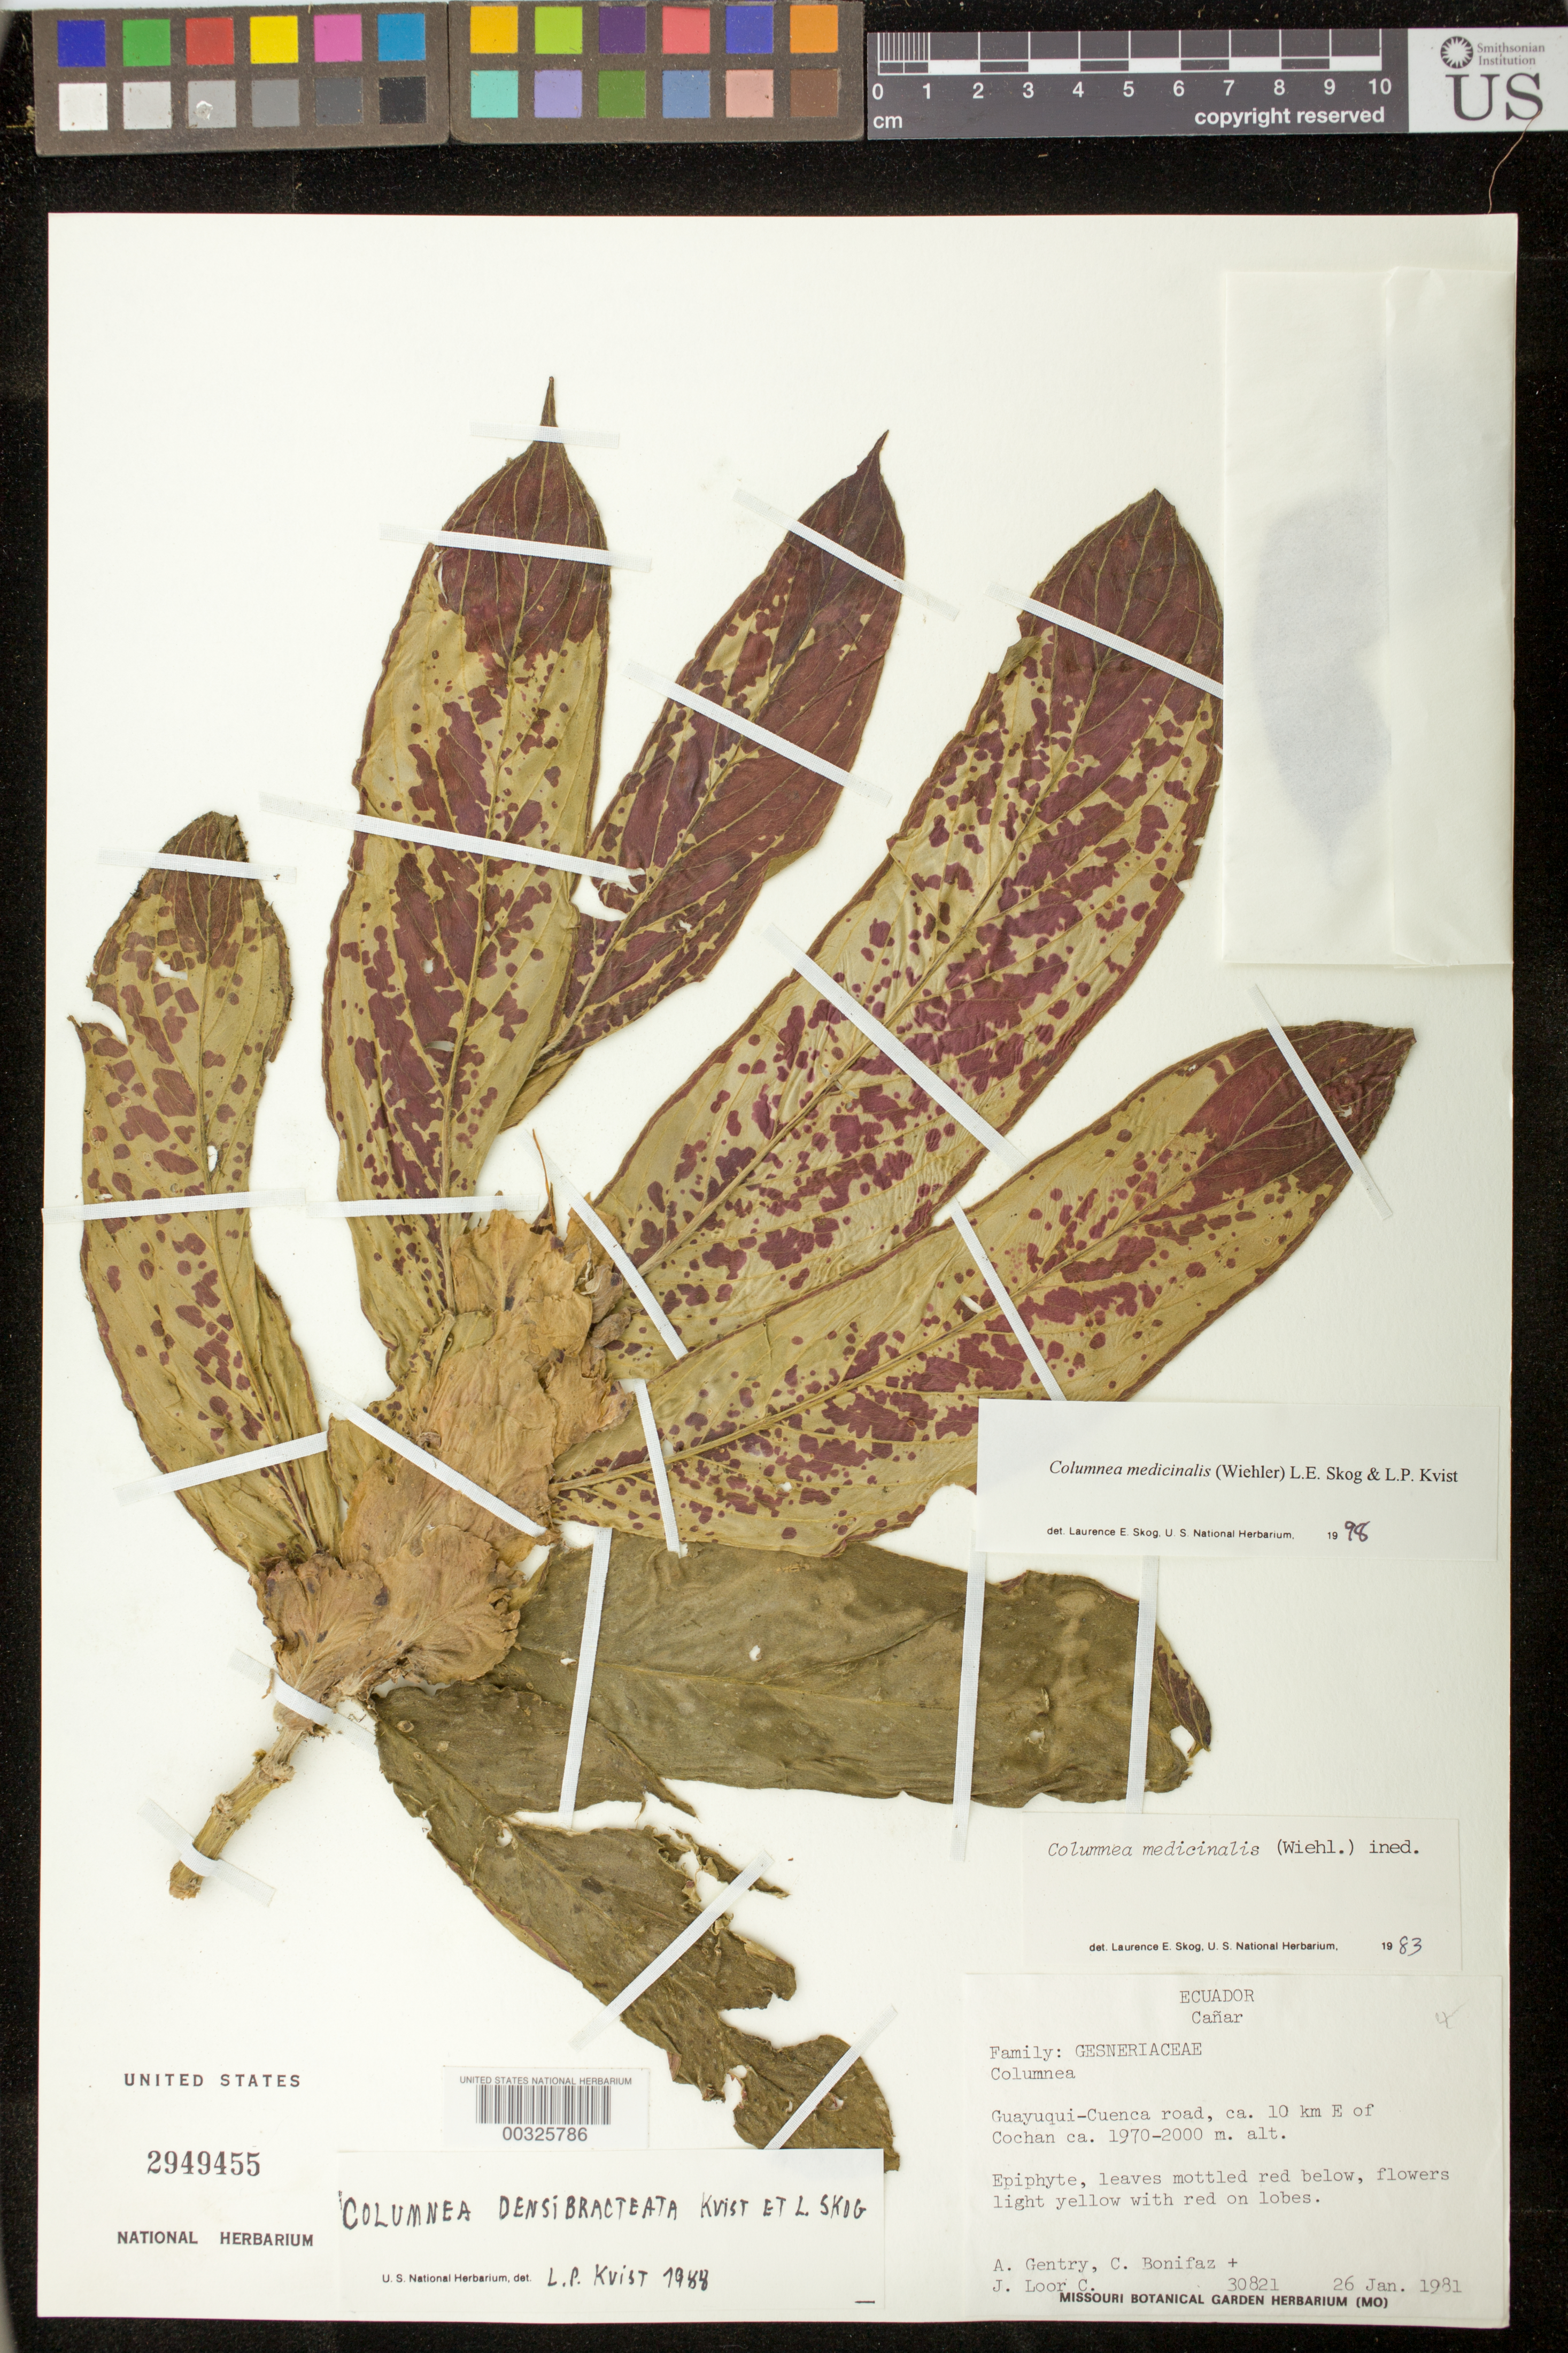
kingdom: Plantae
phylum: Tracheophyta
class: Magnoliopsida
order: Lamiales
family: Gesneriaceae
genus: Columnea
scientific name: Columnea medicinalis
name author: (Wiehler) L.E. Skog & L.P. Kvist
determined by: Clark, J. L., (SEL), The Marie Selby Botanical Garden (UNITED STATES)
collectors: A. H. Gentry, C. Bonifaz & J. Loor C.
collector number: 30821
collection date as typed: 26 Jan 1981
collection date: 1981-01-26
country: Ecuador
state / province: Cañar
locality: Guayuqui-Cuenca road, ca. 10 km E of Cochan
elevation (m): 1970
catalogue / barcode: US 2949455